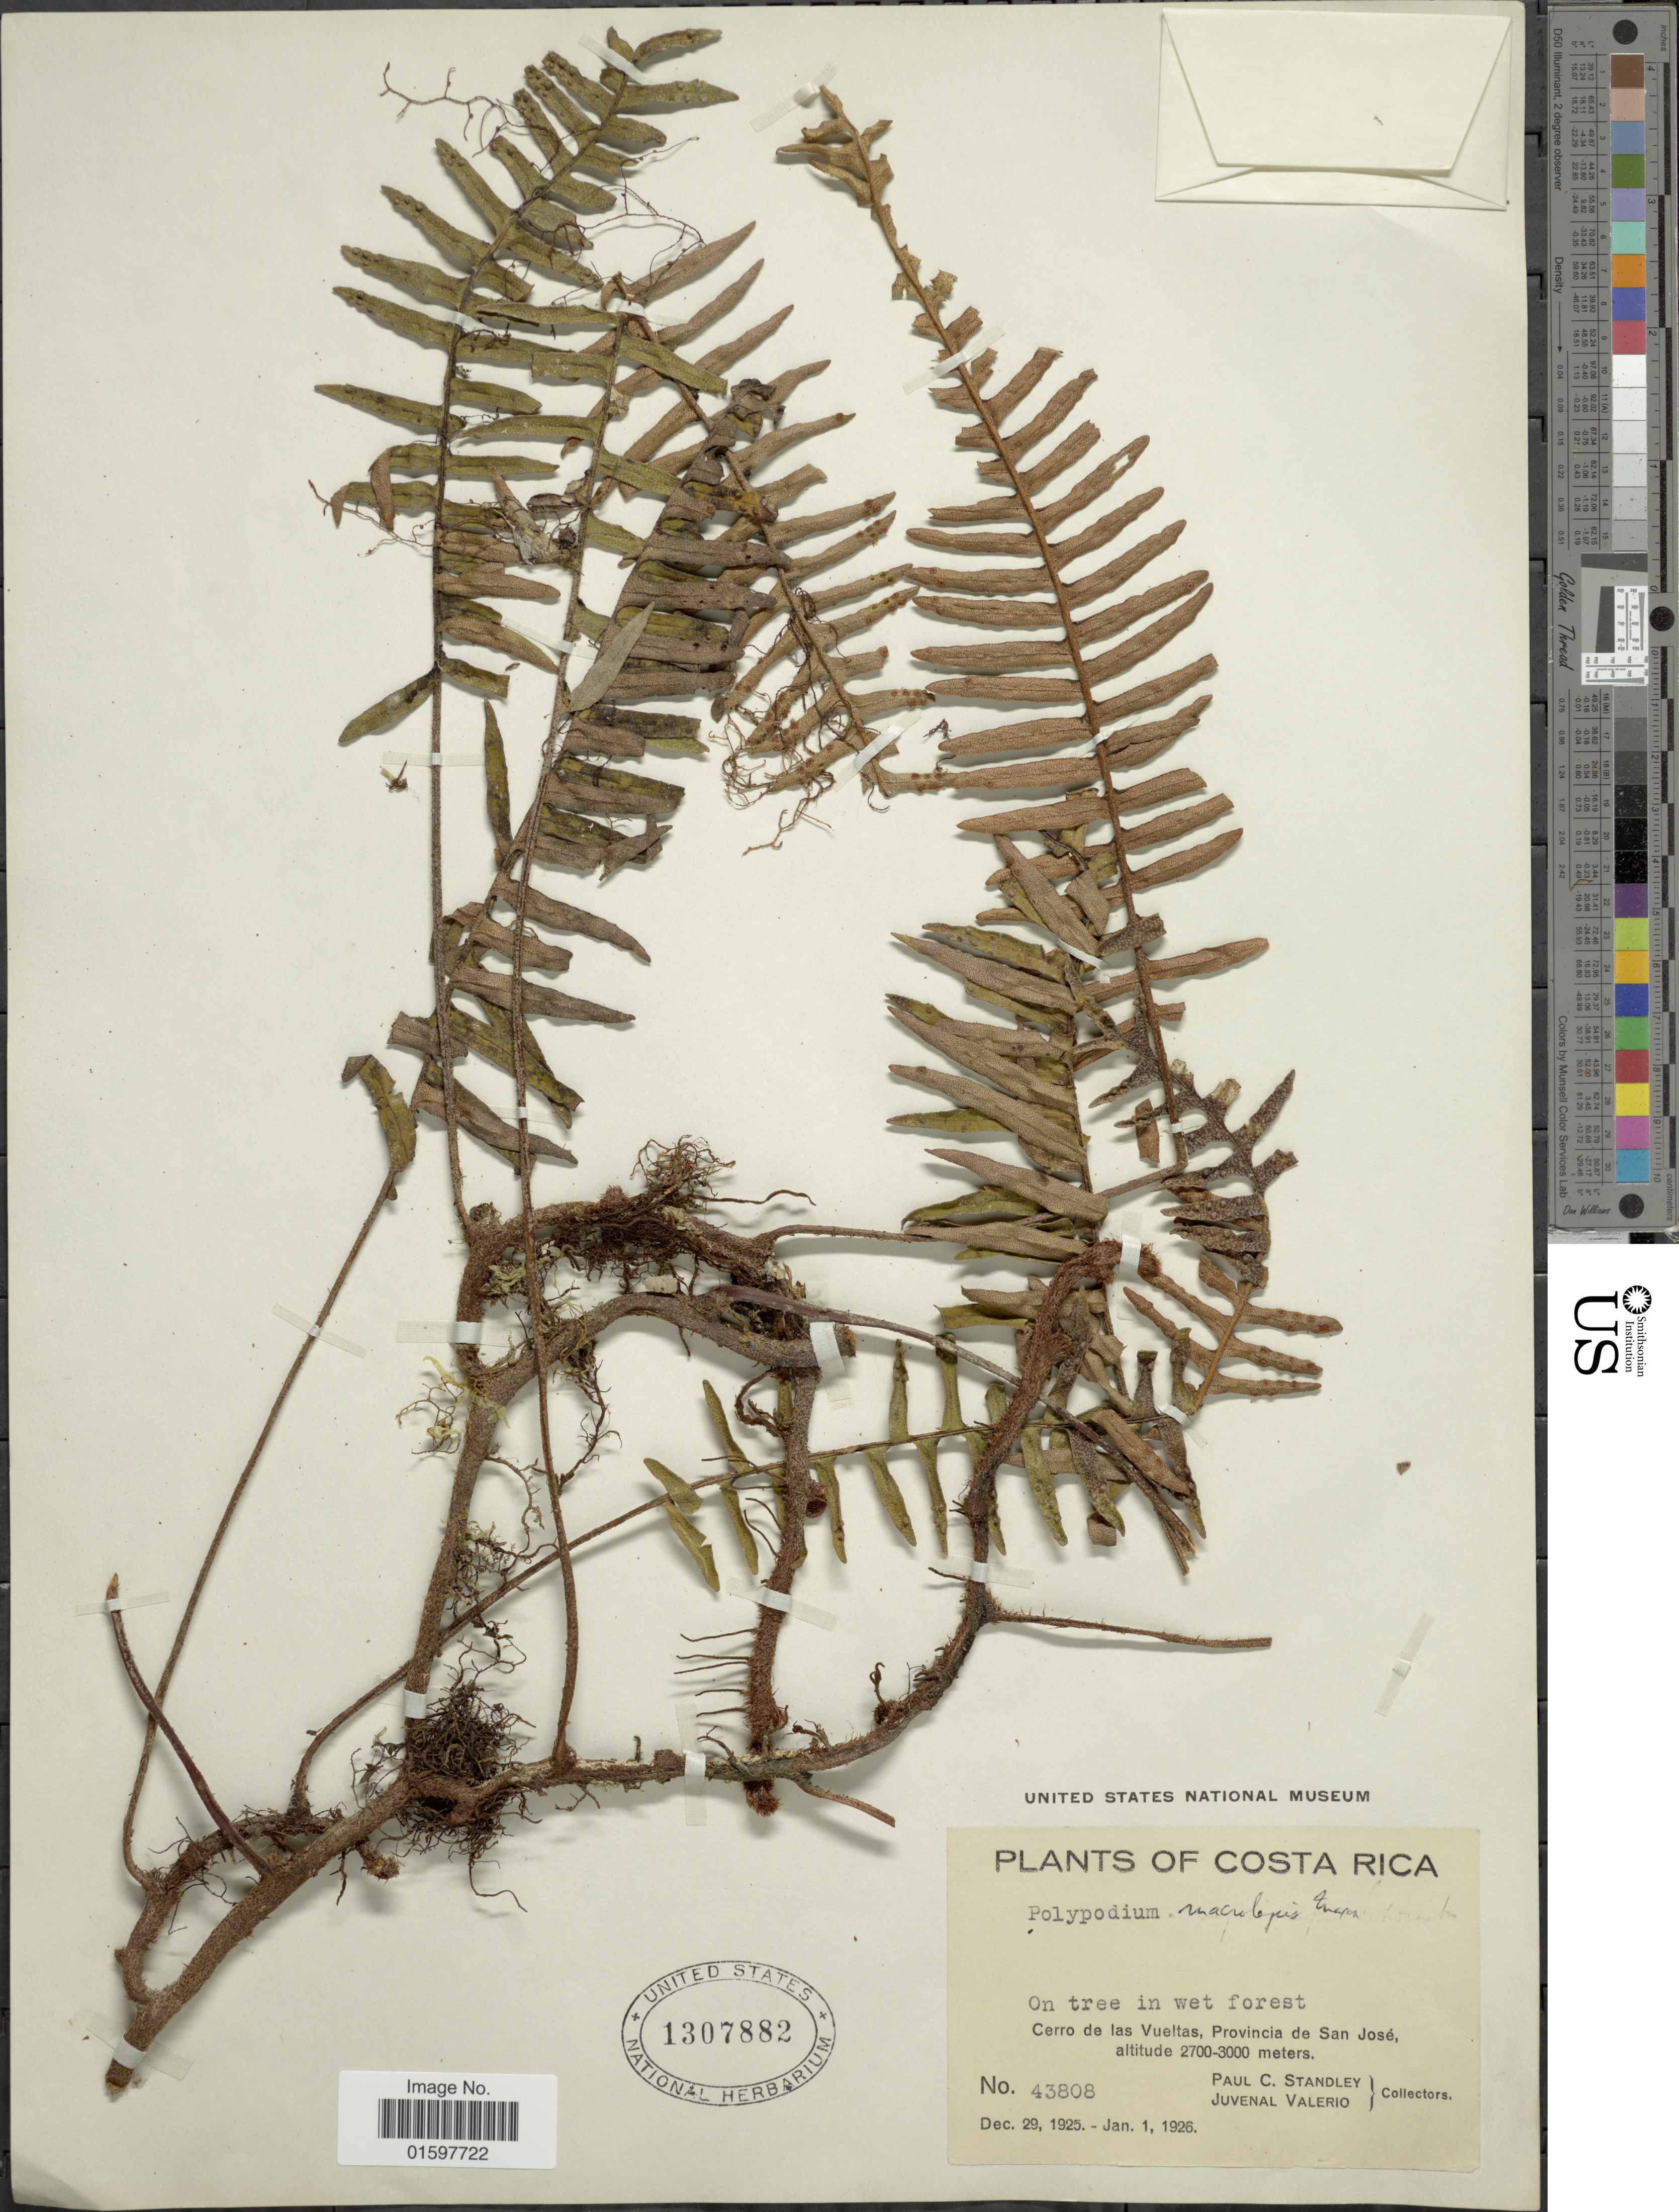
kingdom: Plantae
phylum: Tracheophyta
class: Polypodiopsida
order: Polypodiales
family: Polypodiaceae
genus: Pleopeltis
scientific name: Pleopeltis macrolepis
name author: (Maxon) A.R. Sm. & Tejero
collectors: P. C. Standley & J. Valerio R.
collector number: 43808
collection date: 1925-12-29/1926-01-01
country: Costa Rica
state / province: San José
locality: Cerro de las Vueltas.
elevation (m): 2700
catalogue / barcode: US 1307882